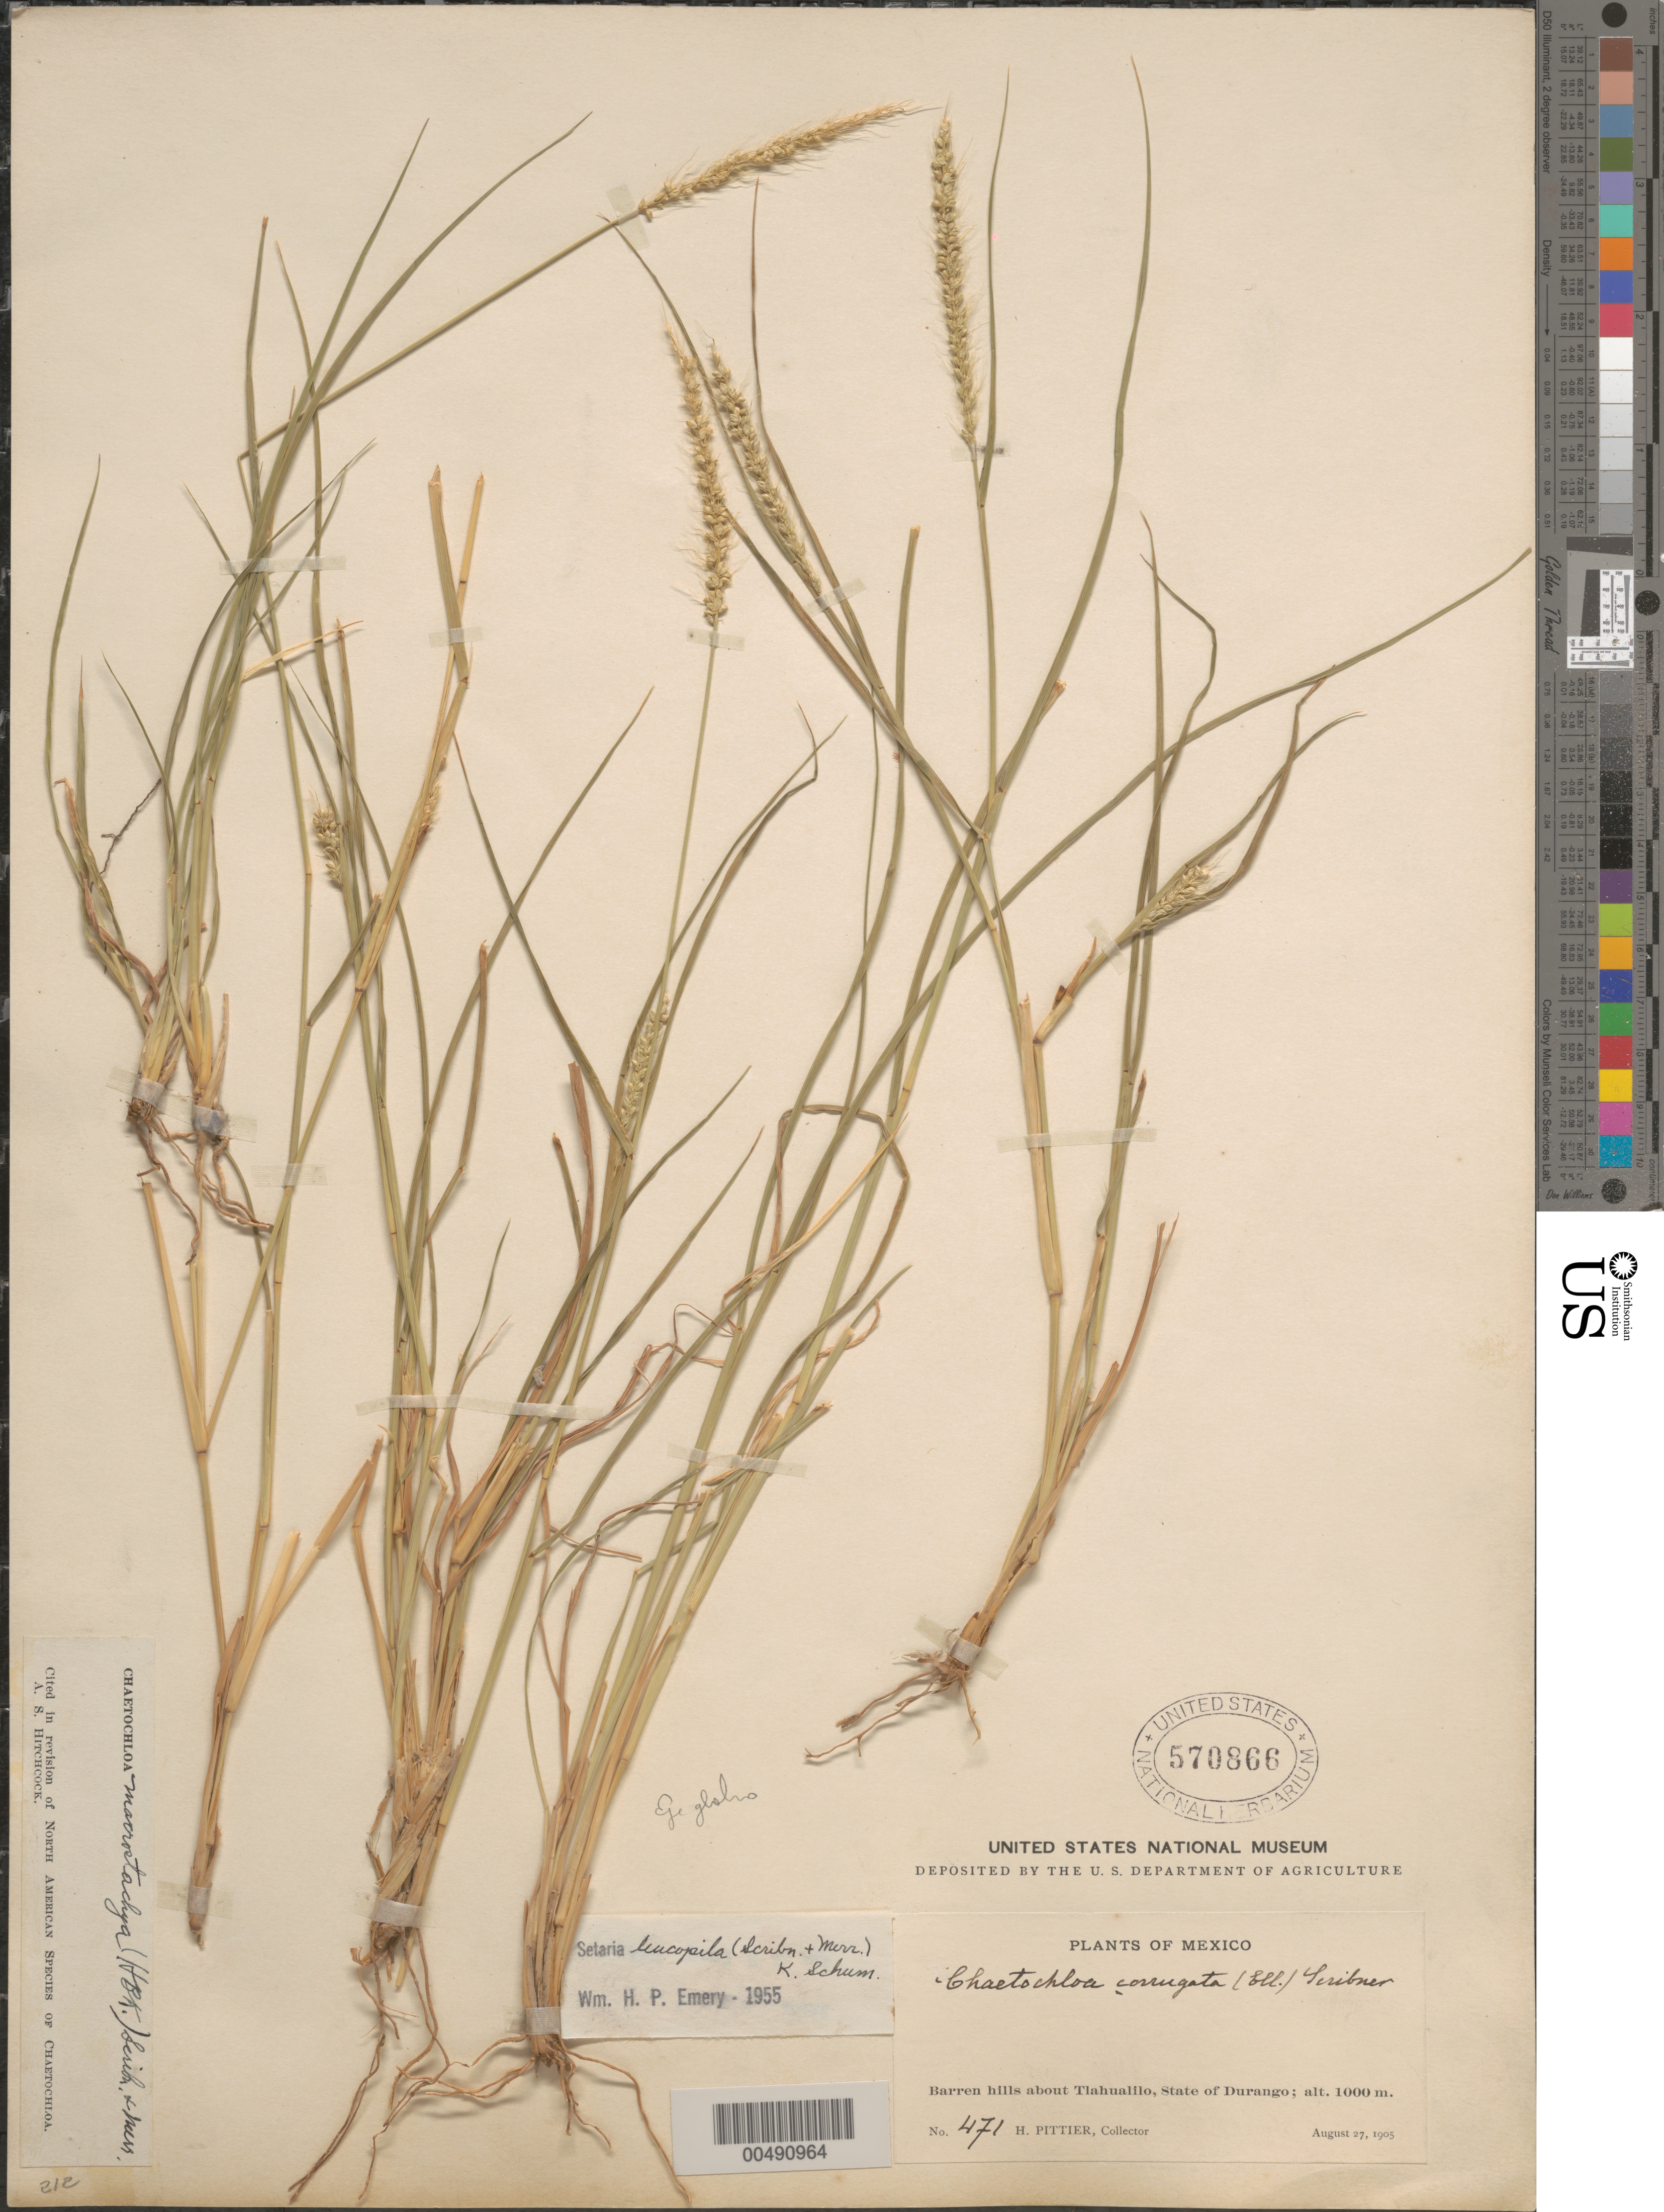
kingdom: Plantae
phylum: Tracheophyta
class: Liliopsida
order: Poales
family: Poaceae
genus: Setaria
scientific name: Setaria leucopila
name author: (Scribn. & Merr.) K. Schum.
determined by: Emery, W. H. P.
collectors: H. F. Pittier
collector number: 471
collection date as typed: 27 Aug 1905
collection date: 1905-08-27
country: Mexico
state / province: Durango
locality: About Tlahualilo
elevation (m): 1000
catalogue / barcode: US 570866